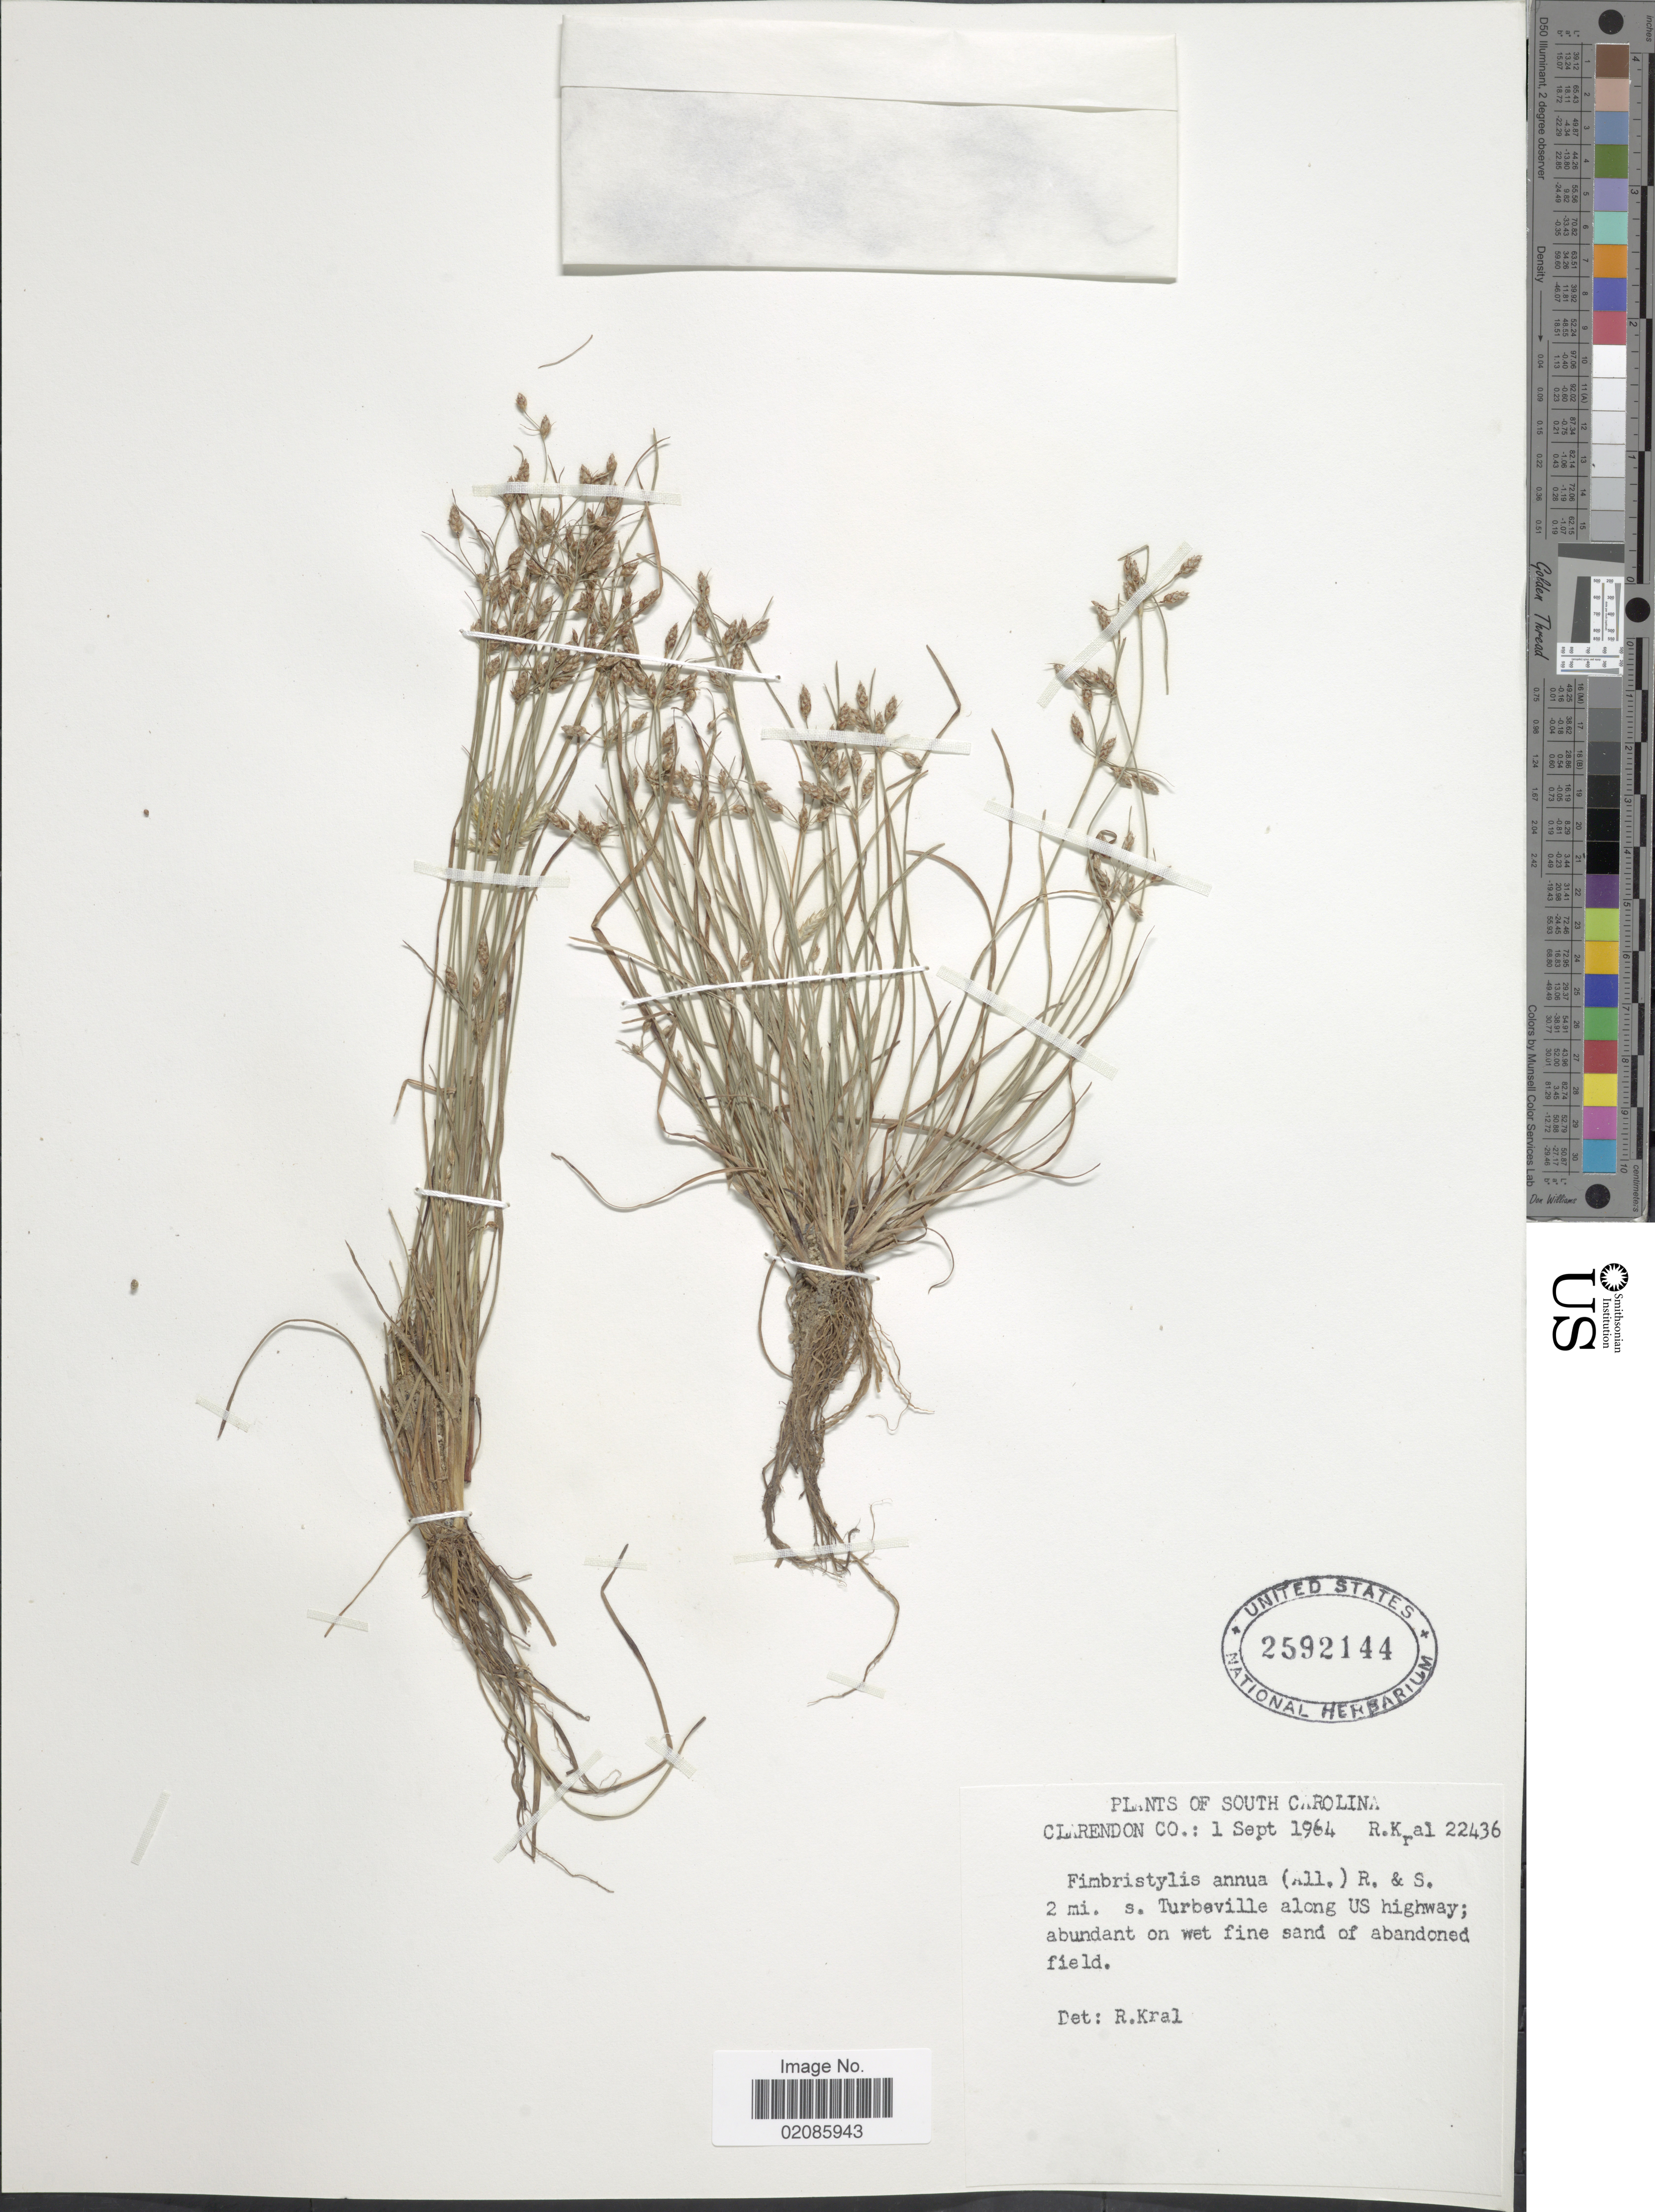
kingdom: Plantae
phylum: Tracheophyta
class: Liliopsida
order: Poales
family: Cyperaceae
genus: Fimbristylis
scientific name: Fimbristylis annua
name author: (All.) Roem. & Schult.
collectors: R. Kral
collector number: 22436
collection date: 1964-09-01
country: United States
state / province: South Carolina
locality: Clarendon Co. 2 mi. s. Turbeville along US highway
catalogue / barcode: US 2592144